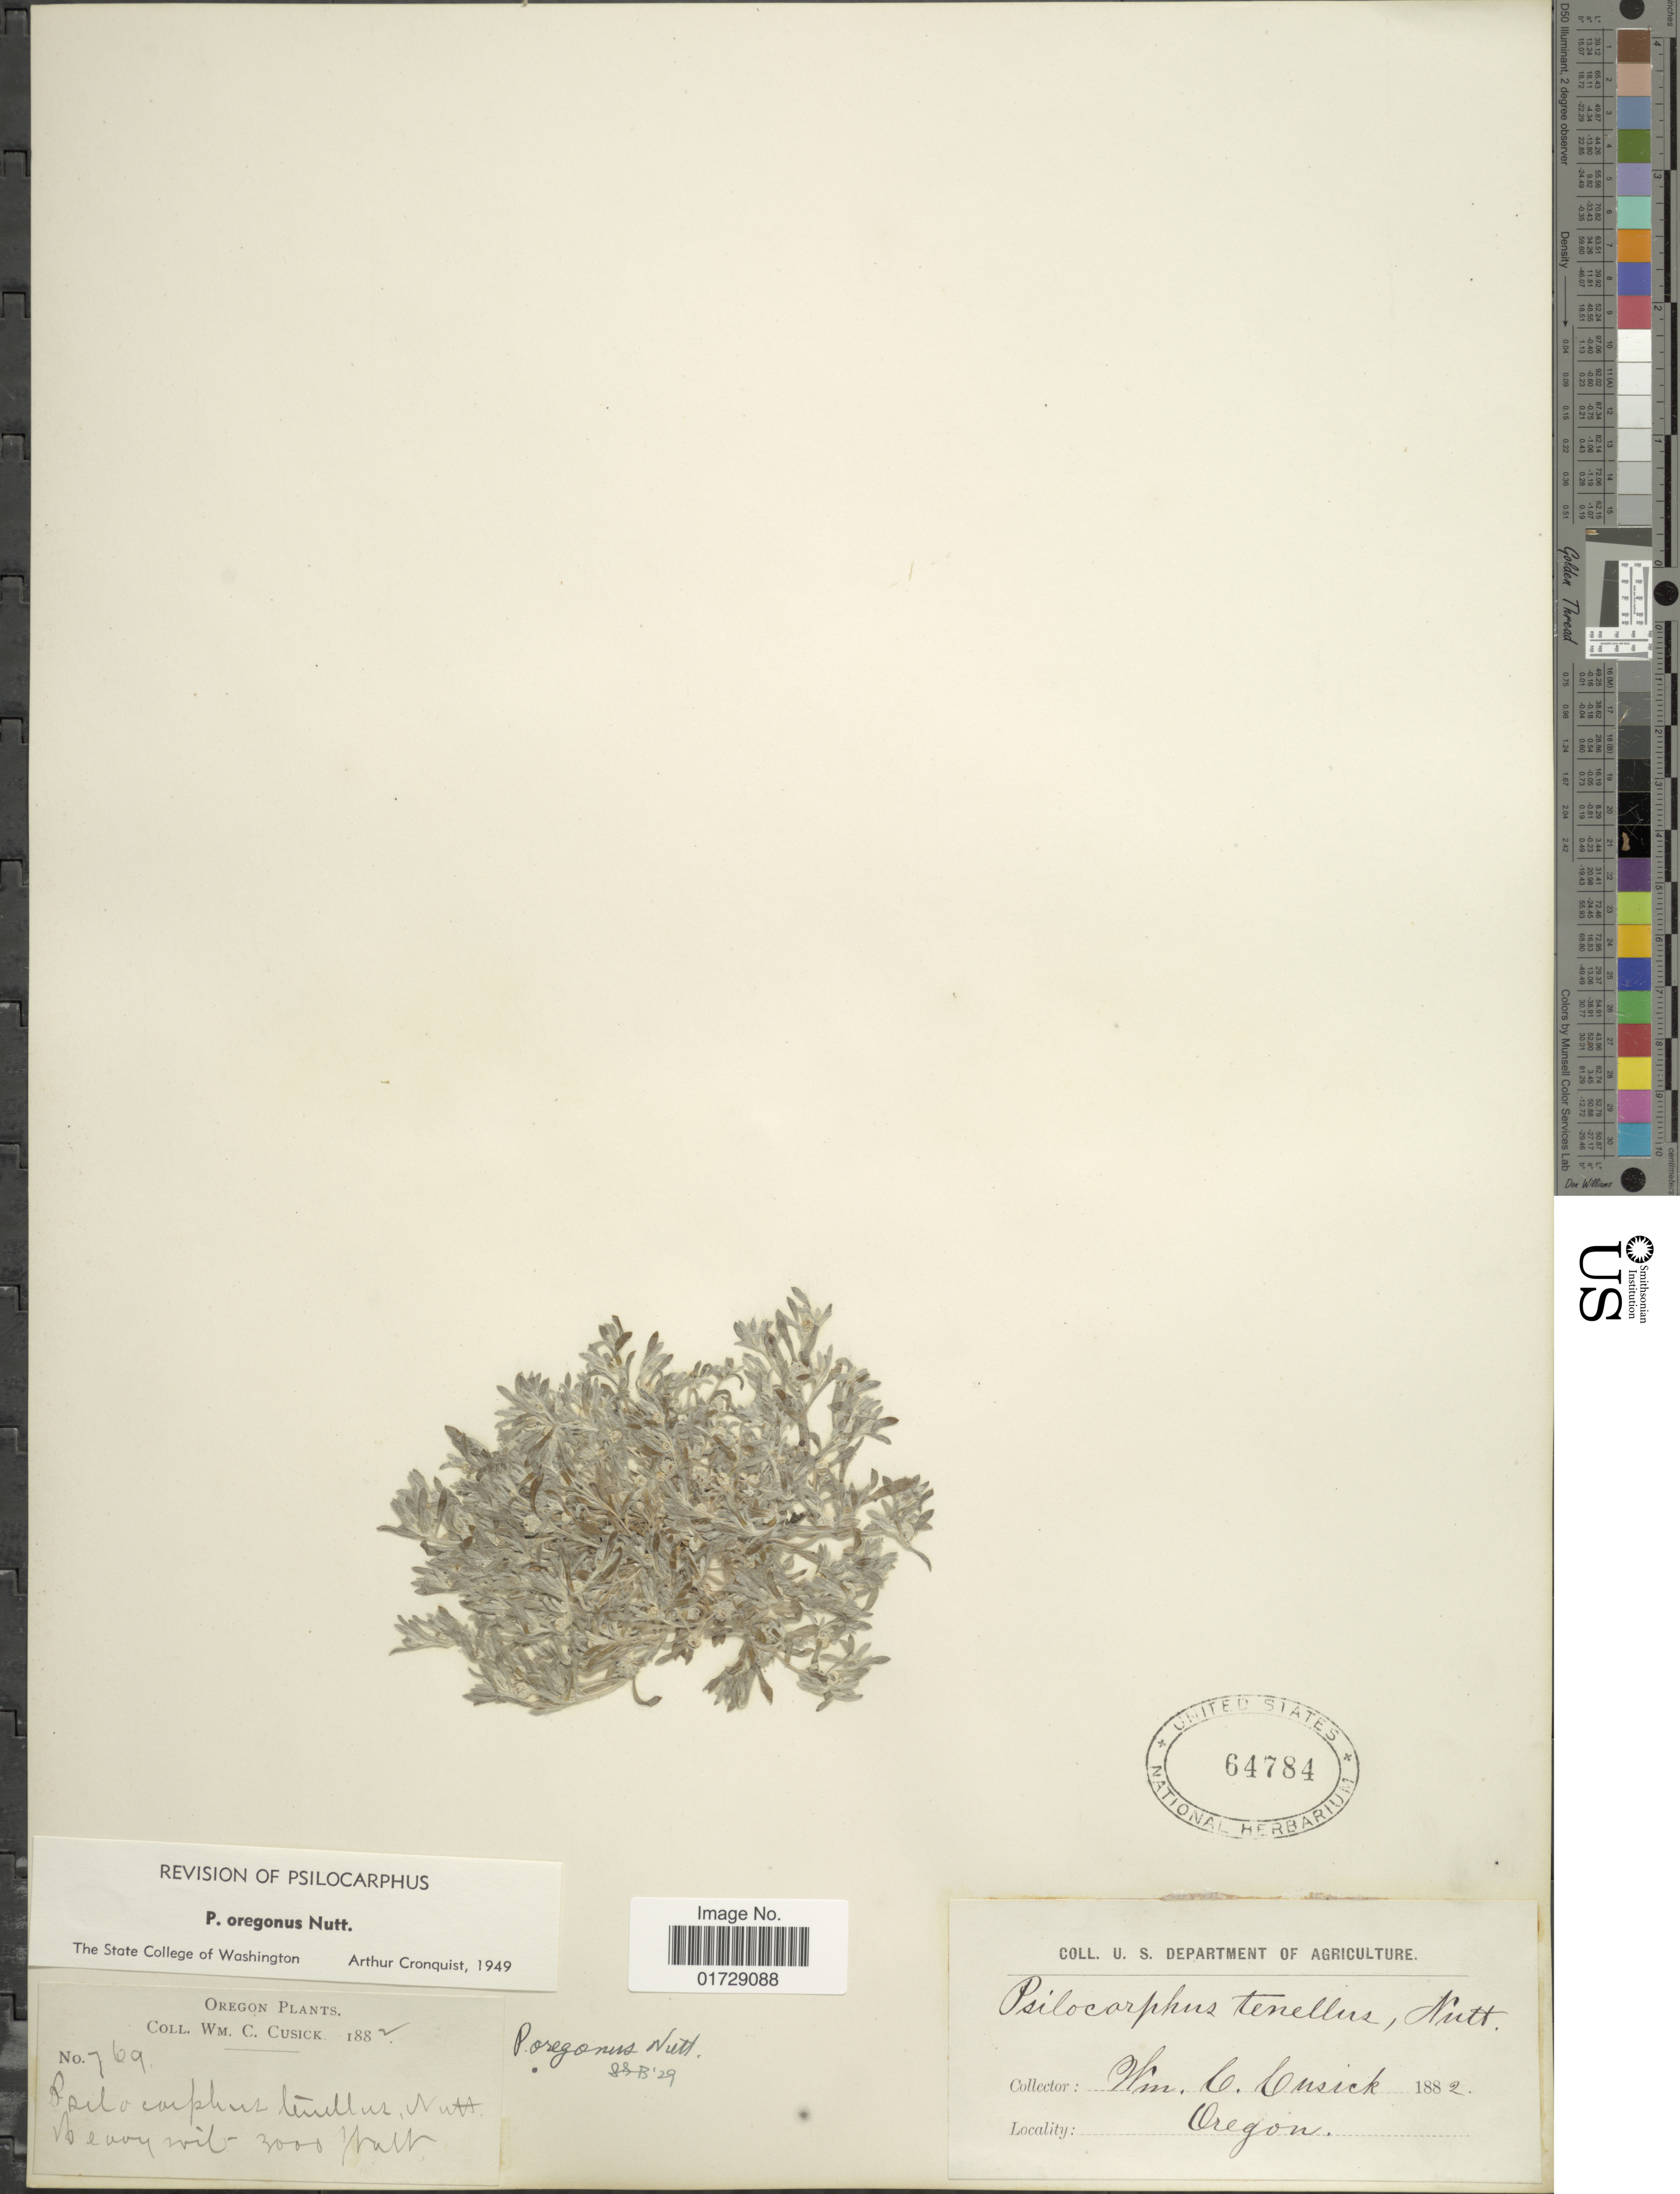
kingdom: Plantae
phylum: Tracheophyta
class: Magnoliopsida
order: Asterales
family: Asteraceae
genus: Psilocarphus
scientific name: Psilocarphus oregonus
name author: Nutt.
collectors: W. C. Cusick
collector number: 769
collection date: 1882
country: United States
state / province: Oregon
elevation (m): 3000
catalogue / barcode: US 64784